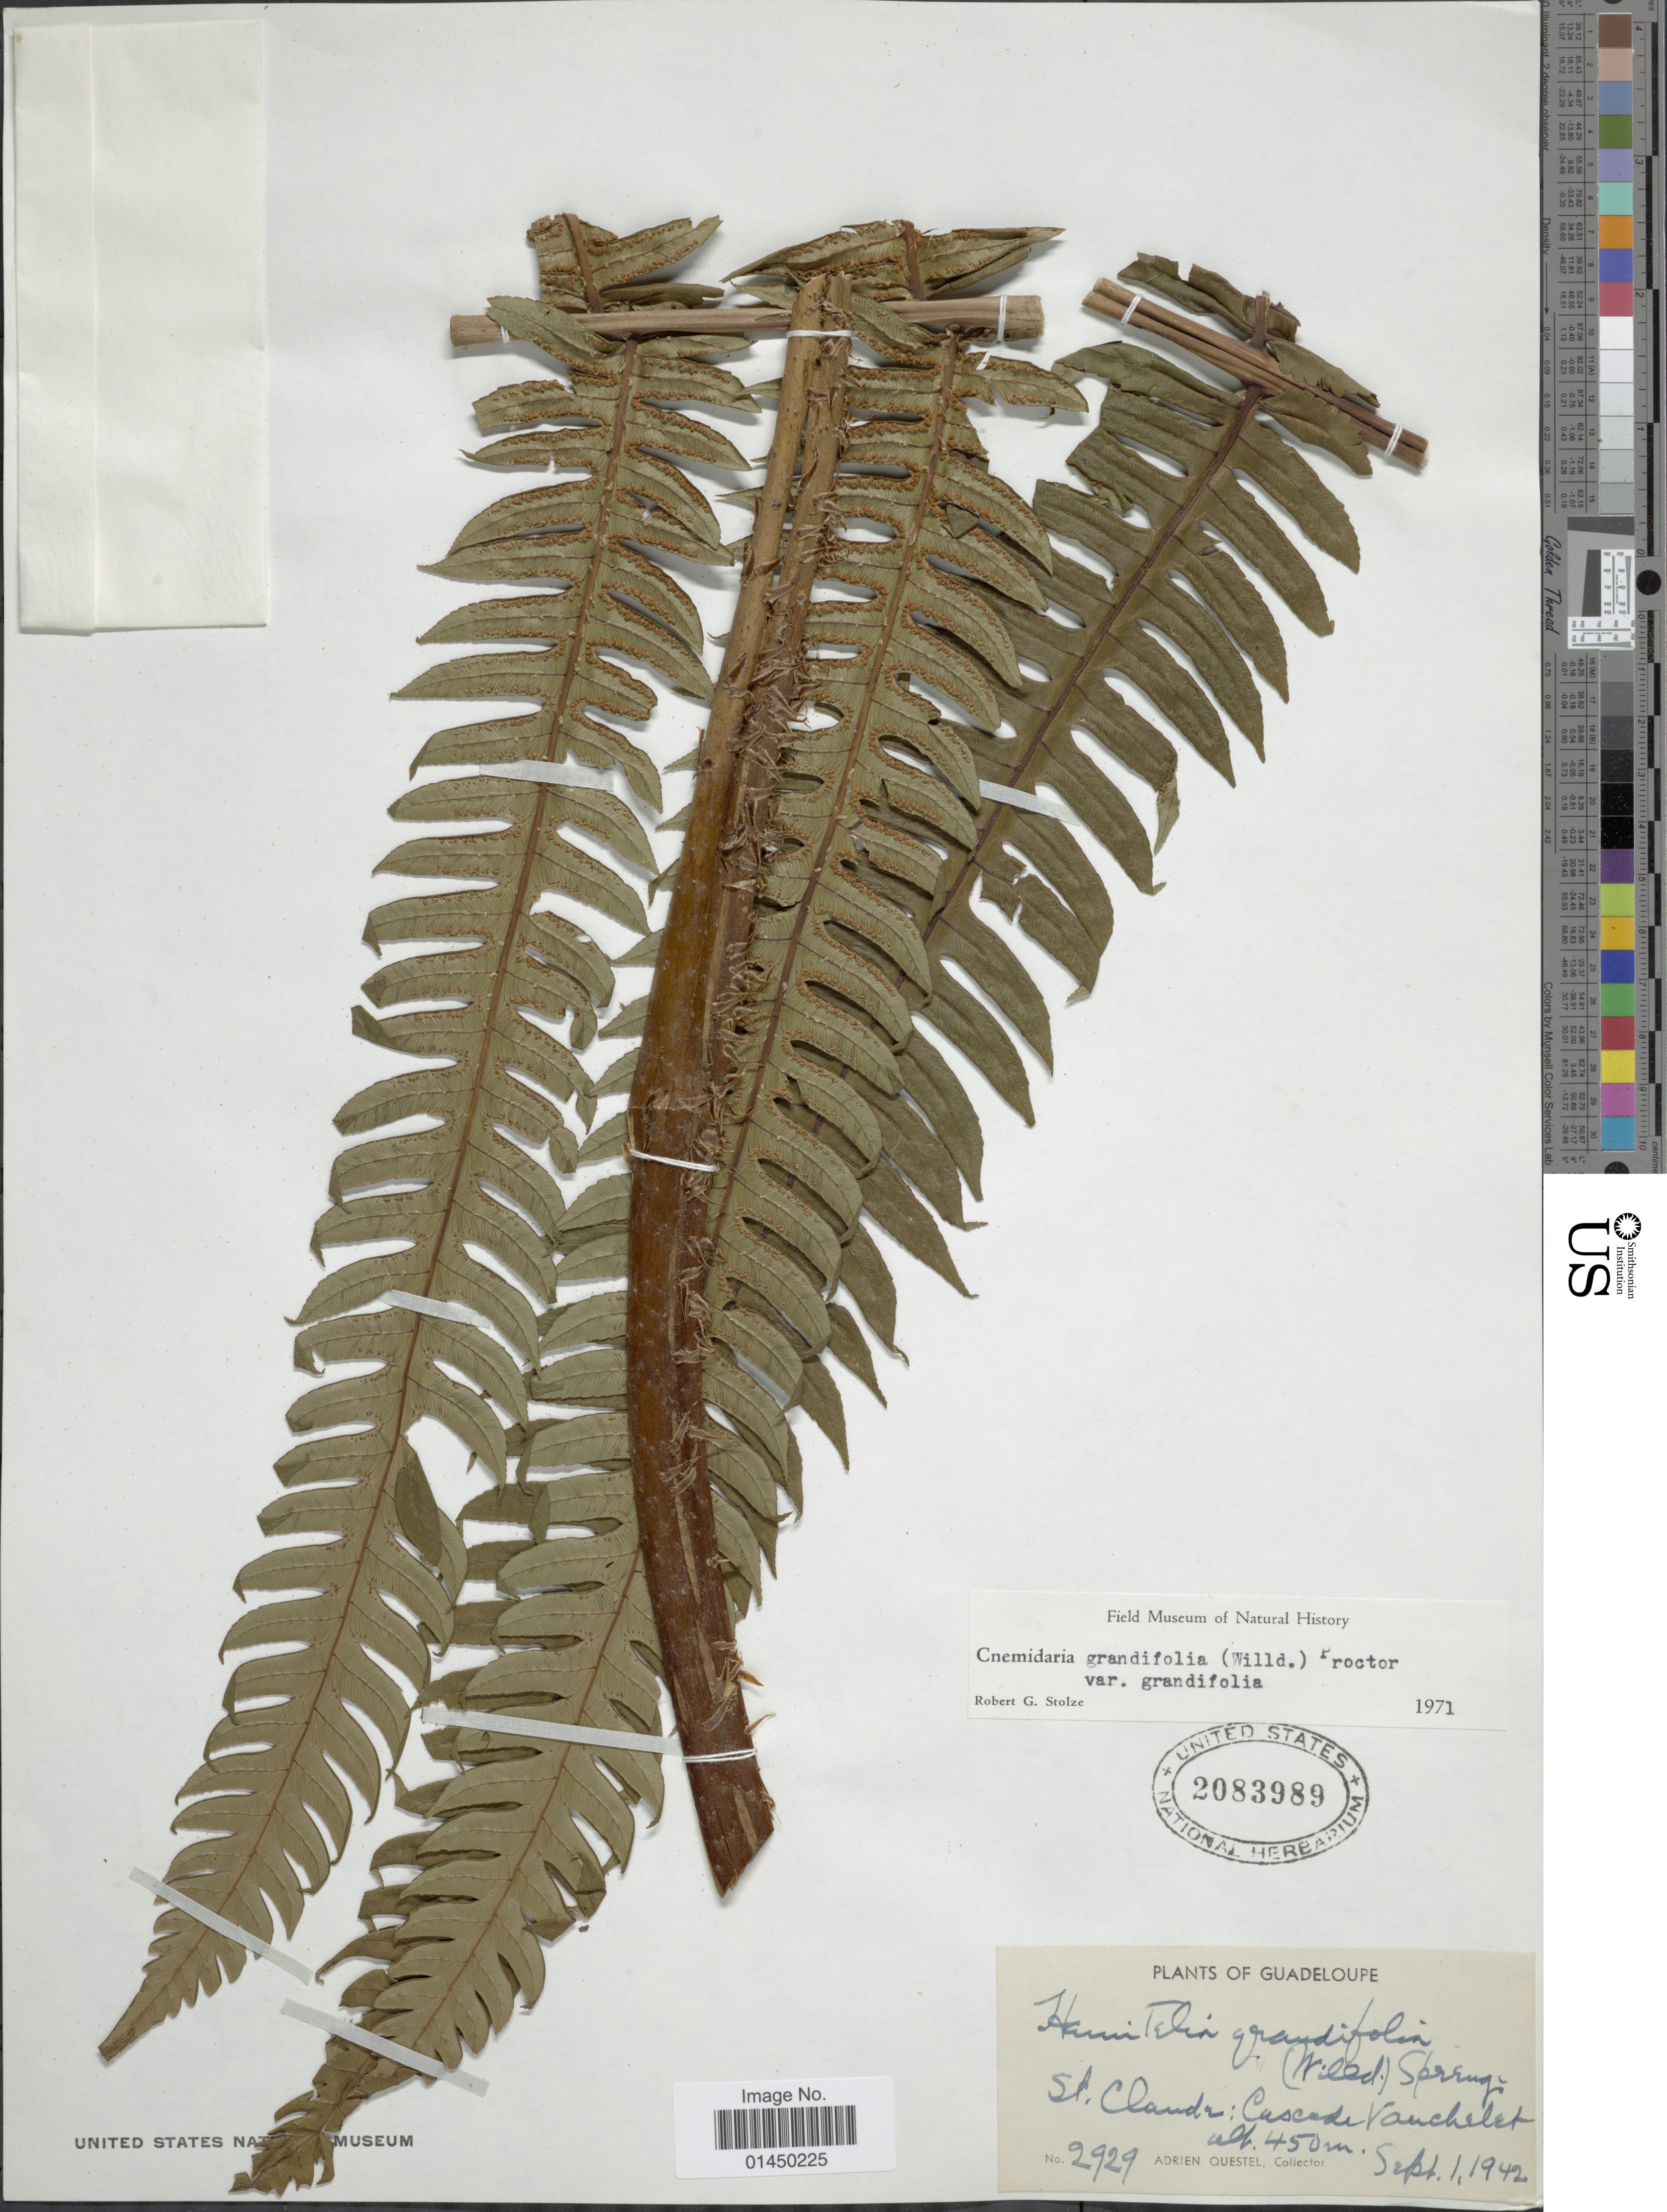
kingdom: Plantae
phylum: Tracheophyta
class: Polypodiopsida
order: Cyatheales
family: Cyatheaceae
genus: Cyathea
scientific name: Cyathea grandifolia var. grandifolia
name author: Willd.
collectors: A. Questel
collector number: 2929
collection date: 1942-09-01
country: Guadeloupe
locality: St. Claude: Cascade Vanchelet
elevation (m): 450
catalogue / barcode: US 2083989